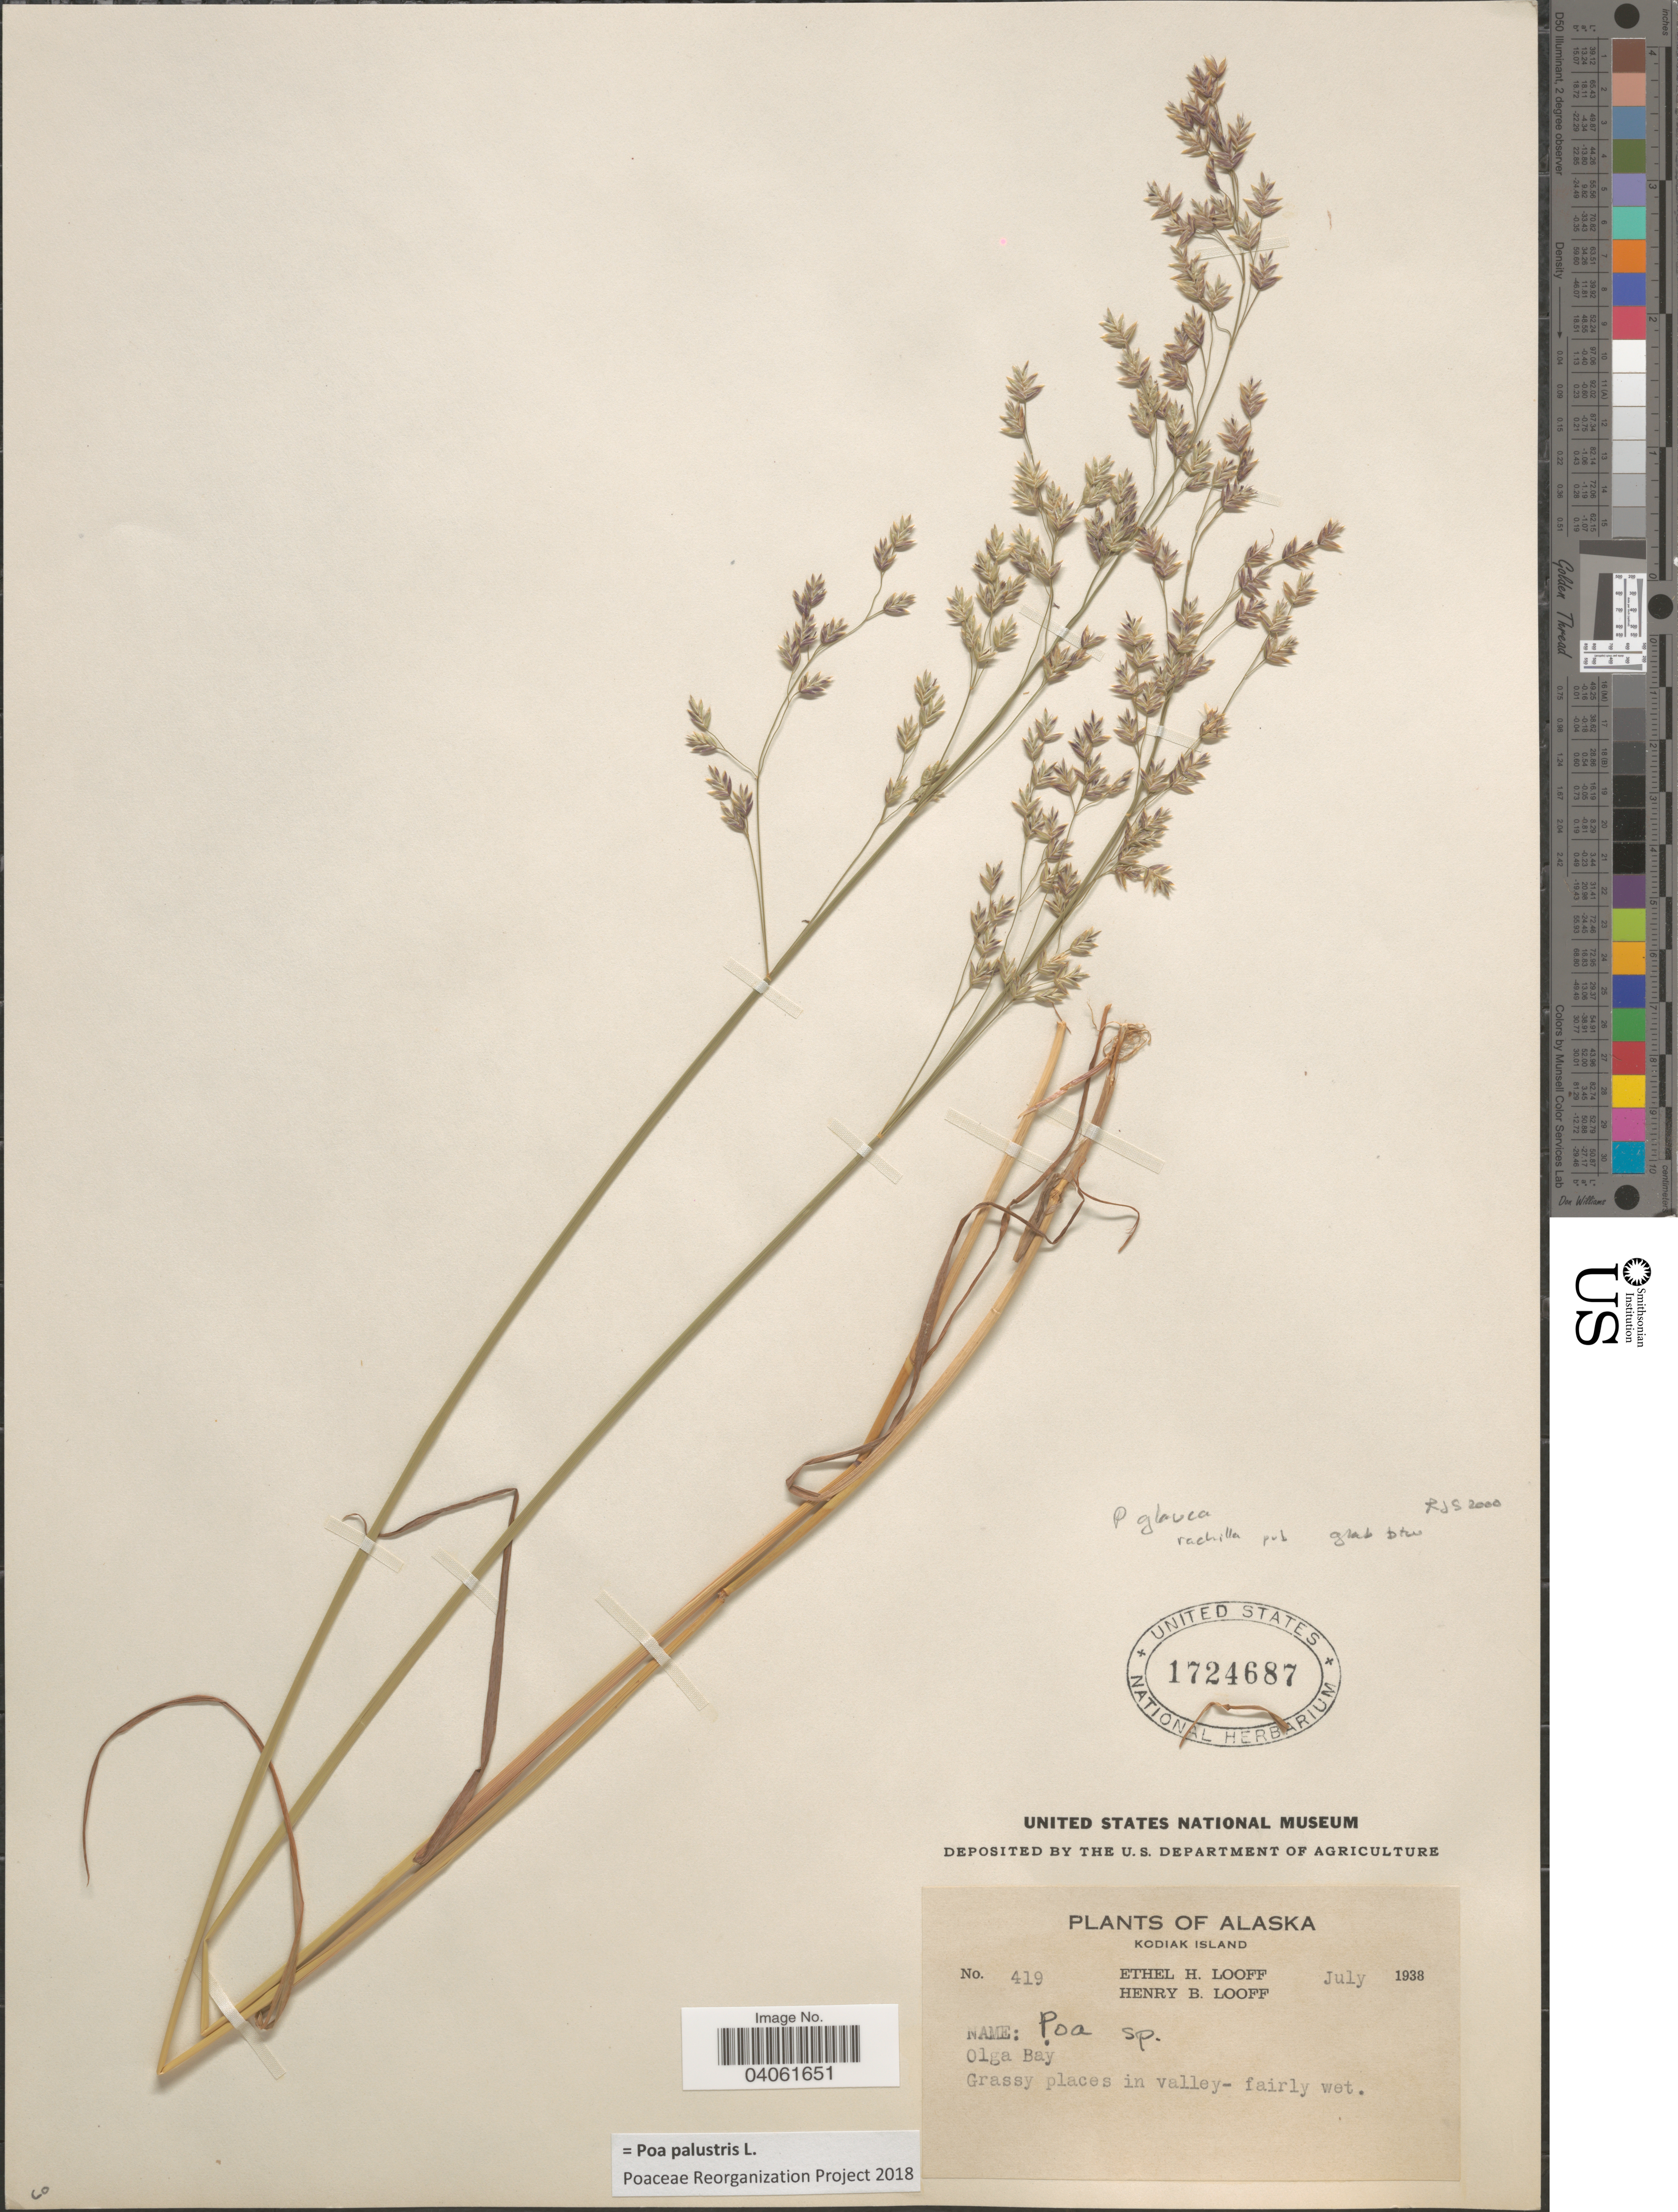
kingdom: Plantae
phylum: Tracheophyta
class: Liliopsida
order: Poales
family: Poaceae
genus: Poa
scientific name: Poa palustris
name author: L.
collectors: E. Looff & H. Looff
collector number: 419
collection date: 1938-07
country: United States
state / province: Alaska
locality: Kodiak Island. Olga Bay.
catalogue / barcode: US 1724687